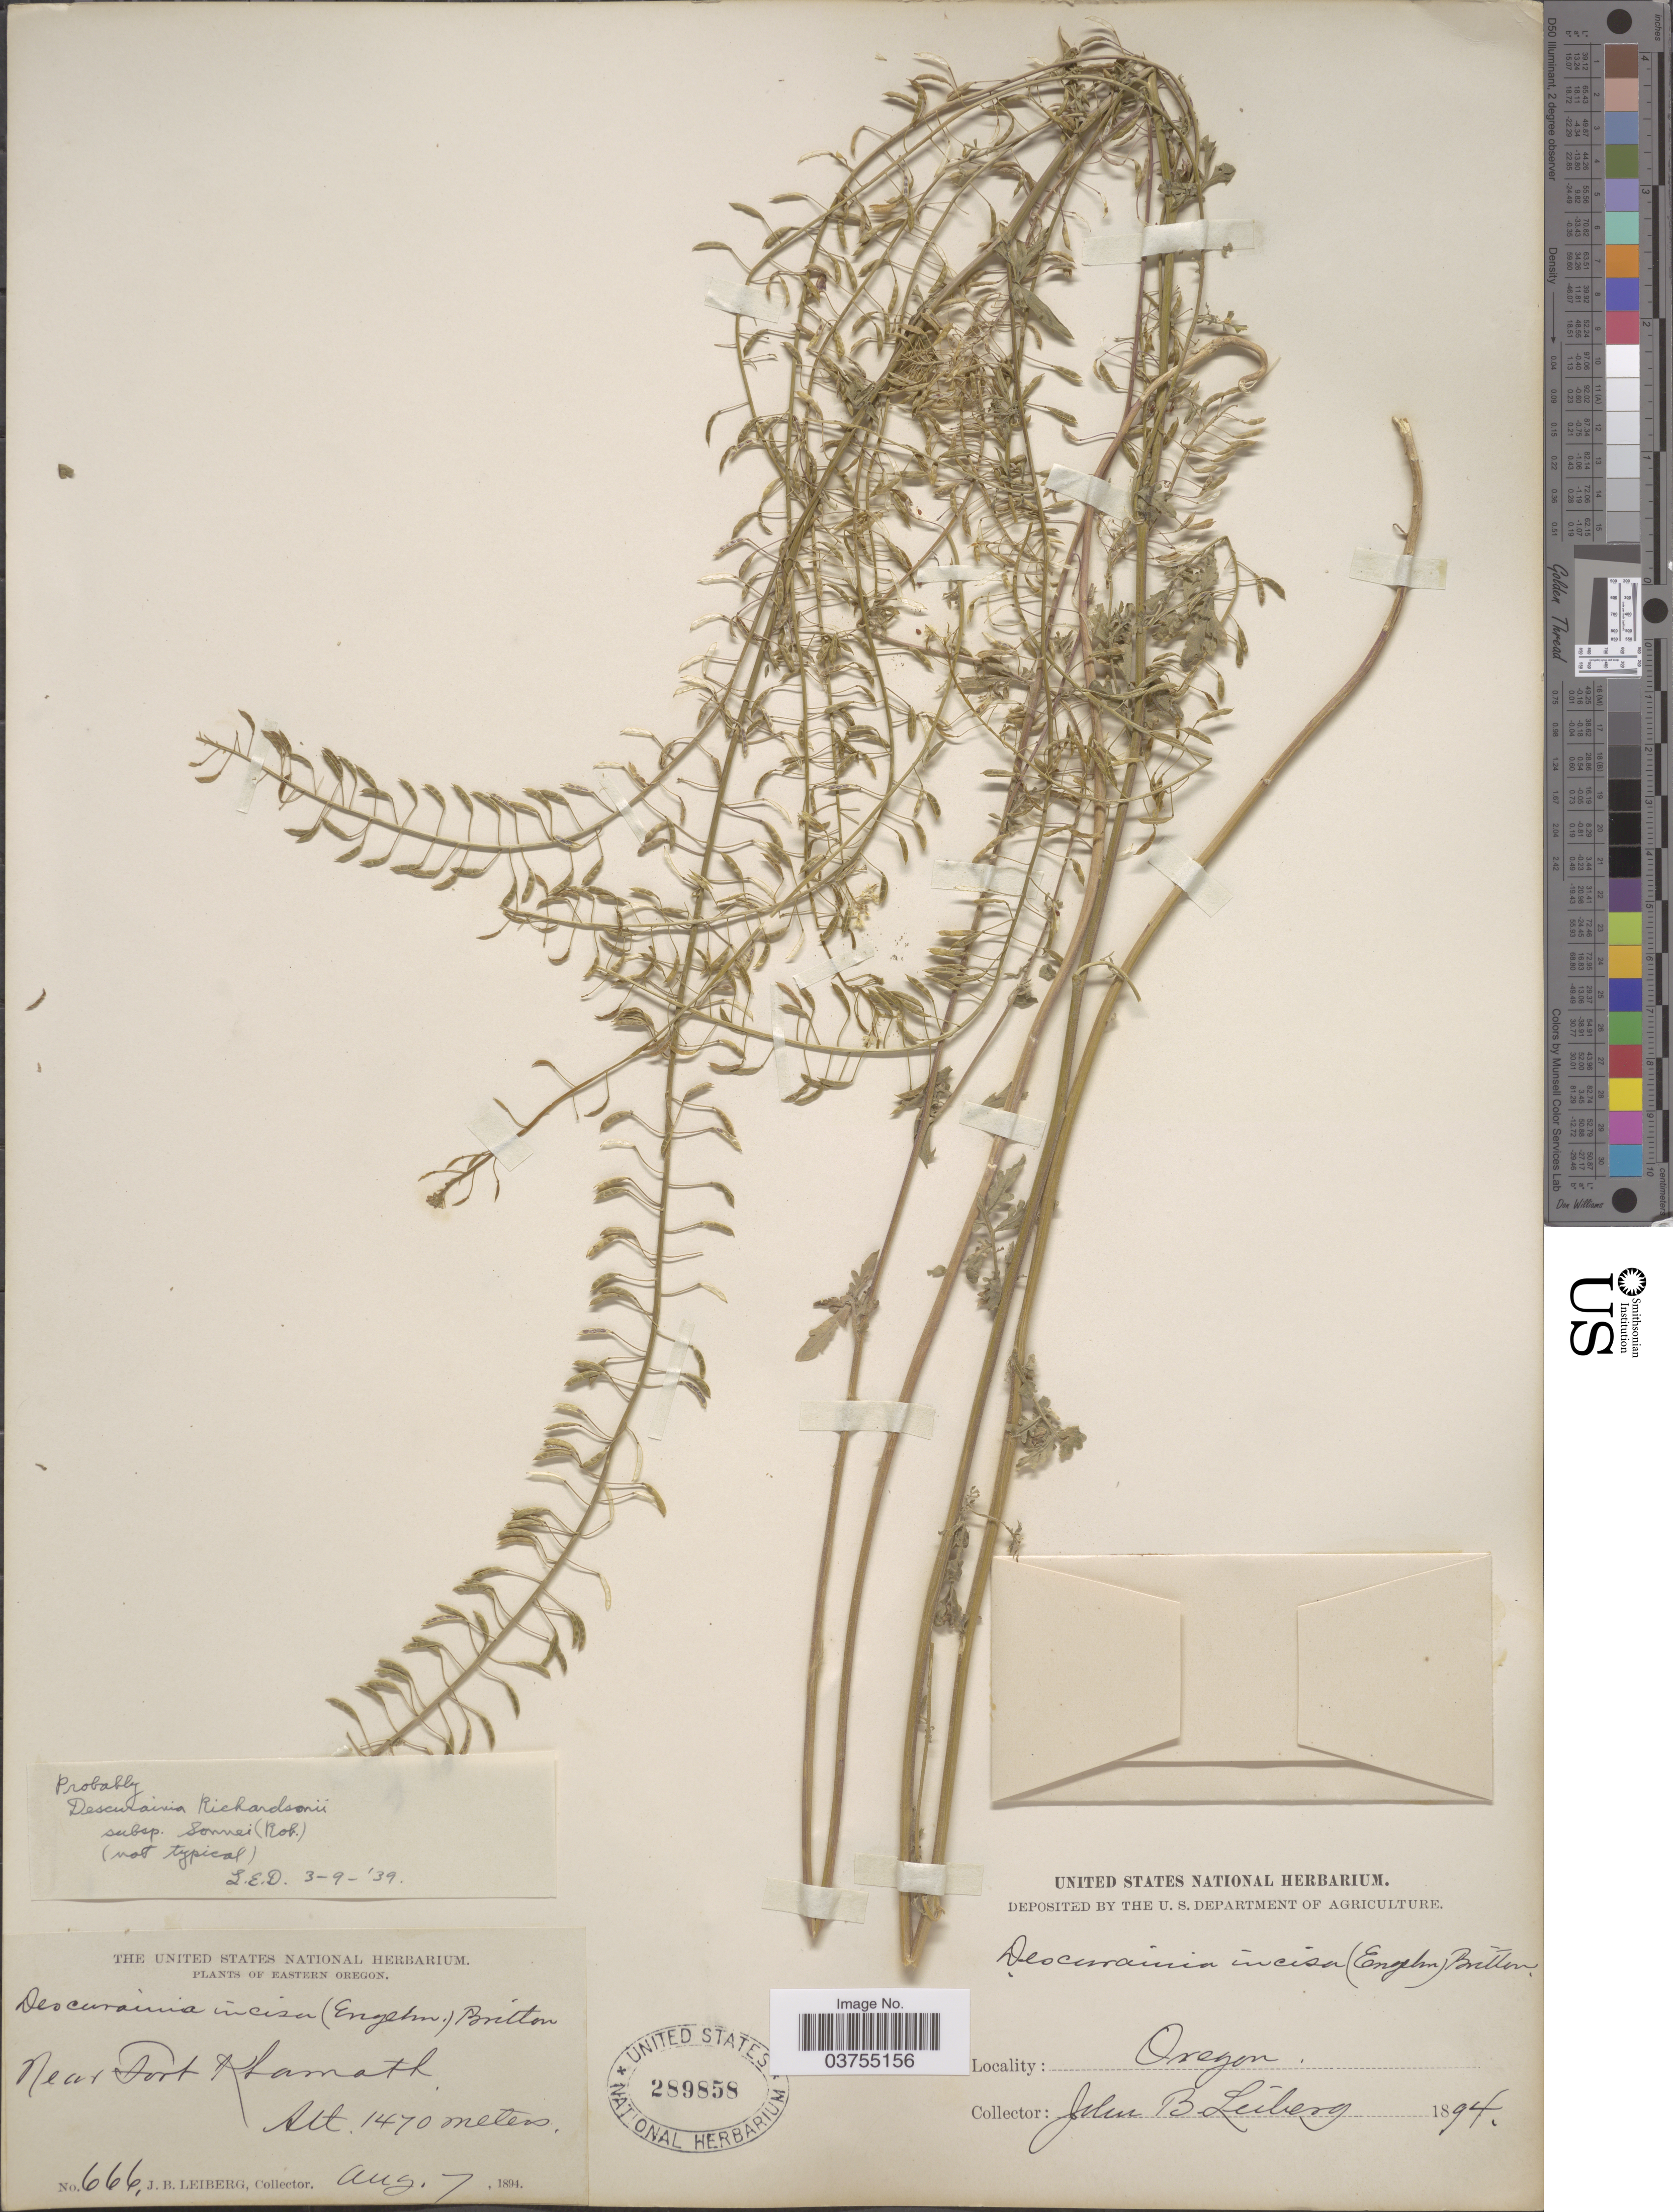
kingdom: Plantae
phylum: Tracheophyta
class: Magnoliopsida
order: Brassicales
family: Brassicaceae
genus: Descurainia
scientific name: Descurainia richardsonii subsp. incisa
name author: (Engelm. ex A. Gray) Detling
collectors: J. B. Leiberg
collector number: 666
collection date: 1894-08-07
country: United States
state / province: Oregon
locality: Eastern Oregon. Near Fort Klamath.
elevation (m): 1470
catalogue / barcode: US 289858